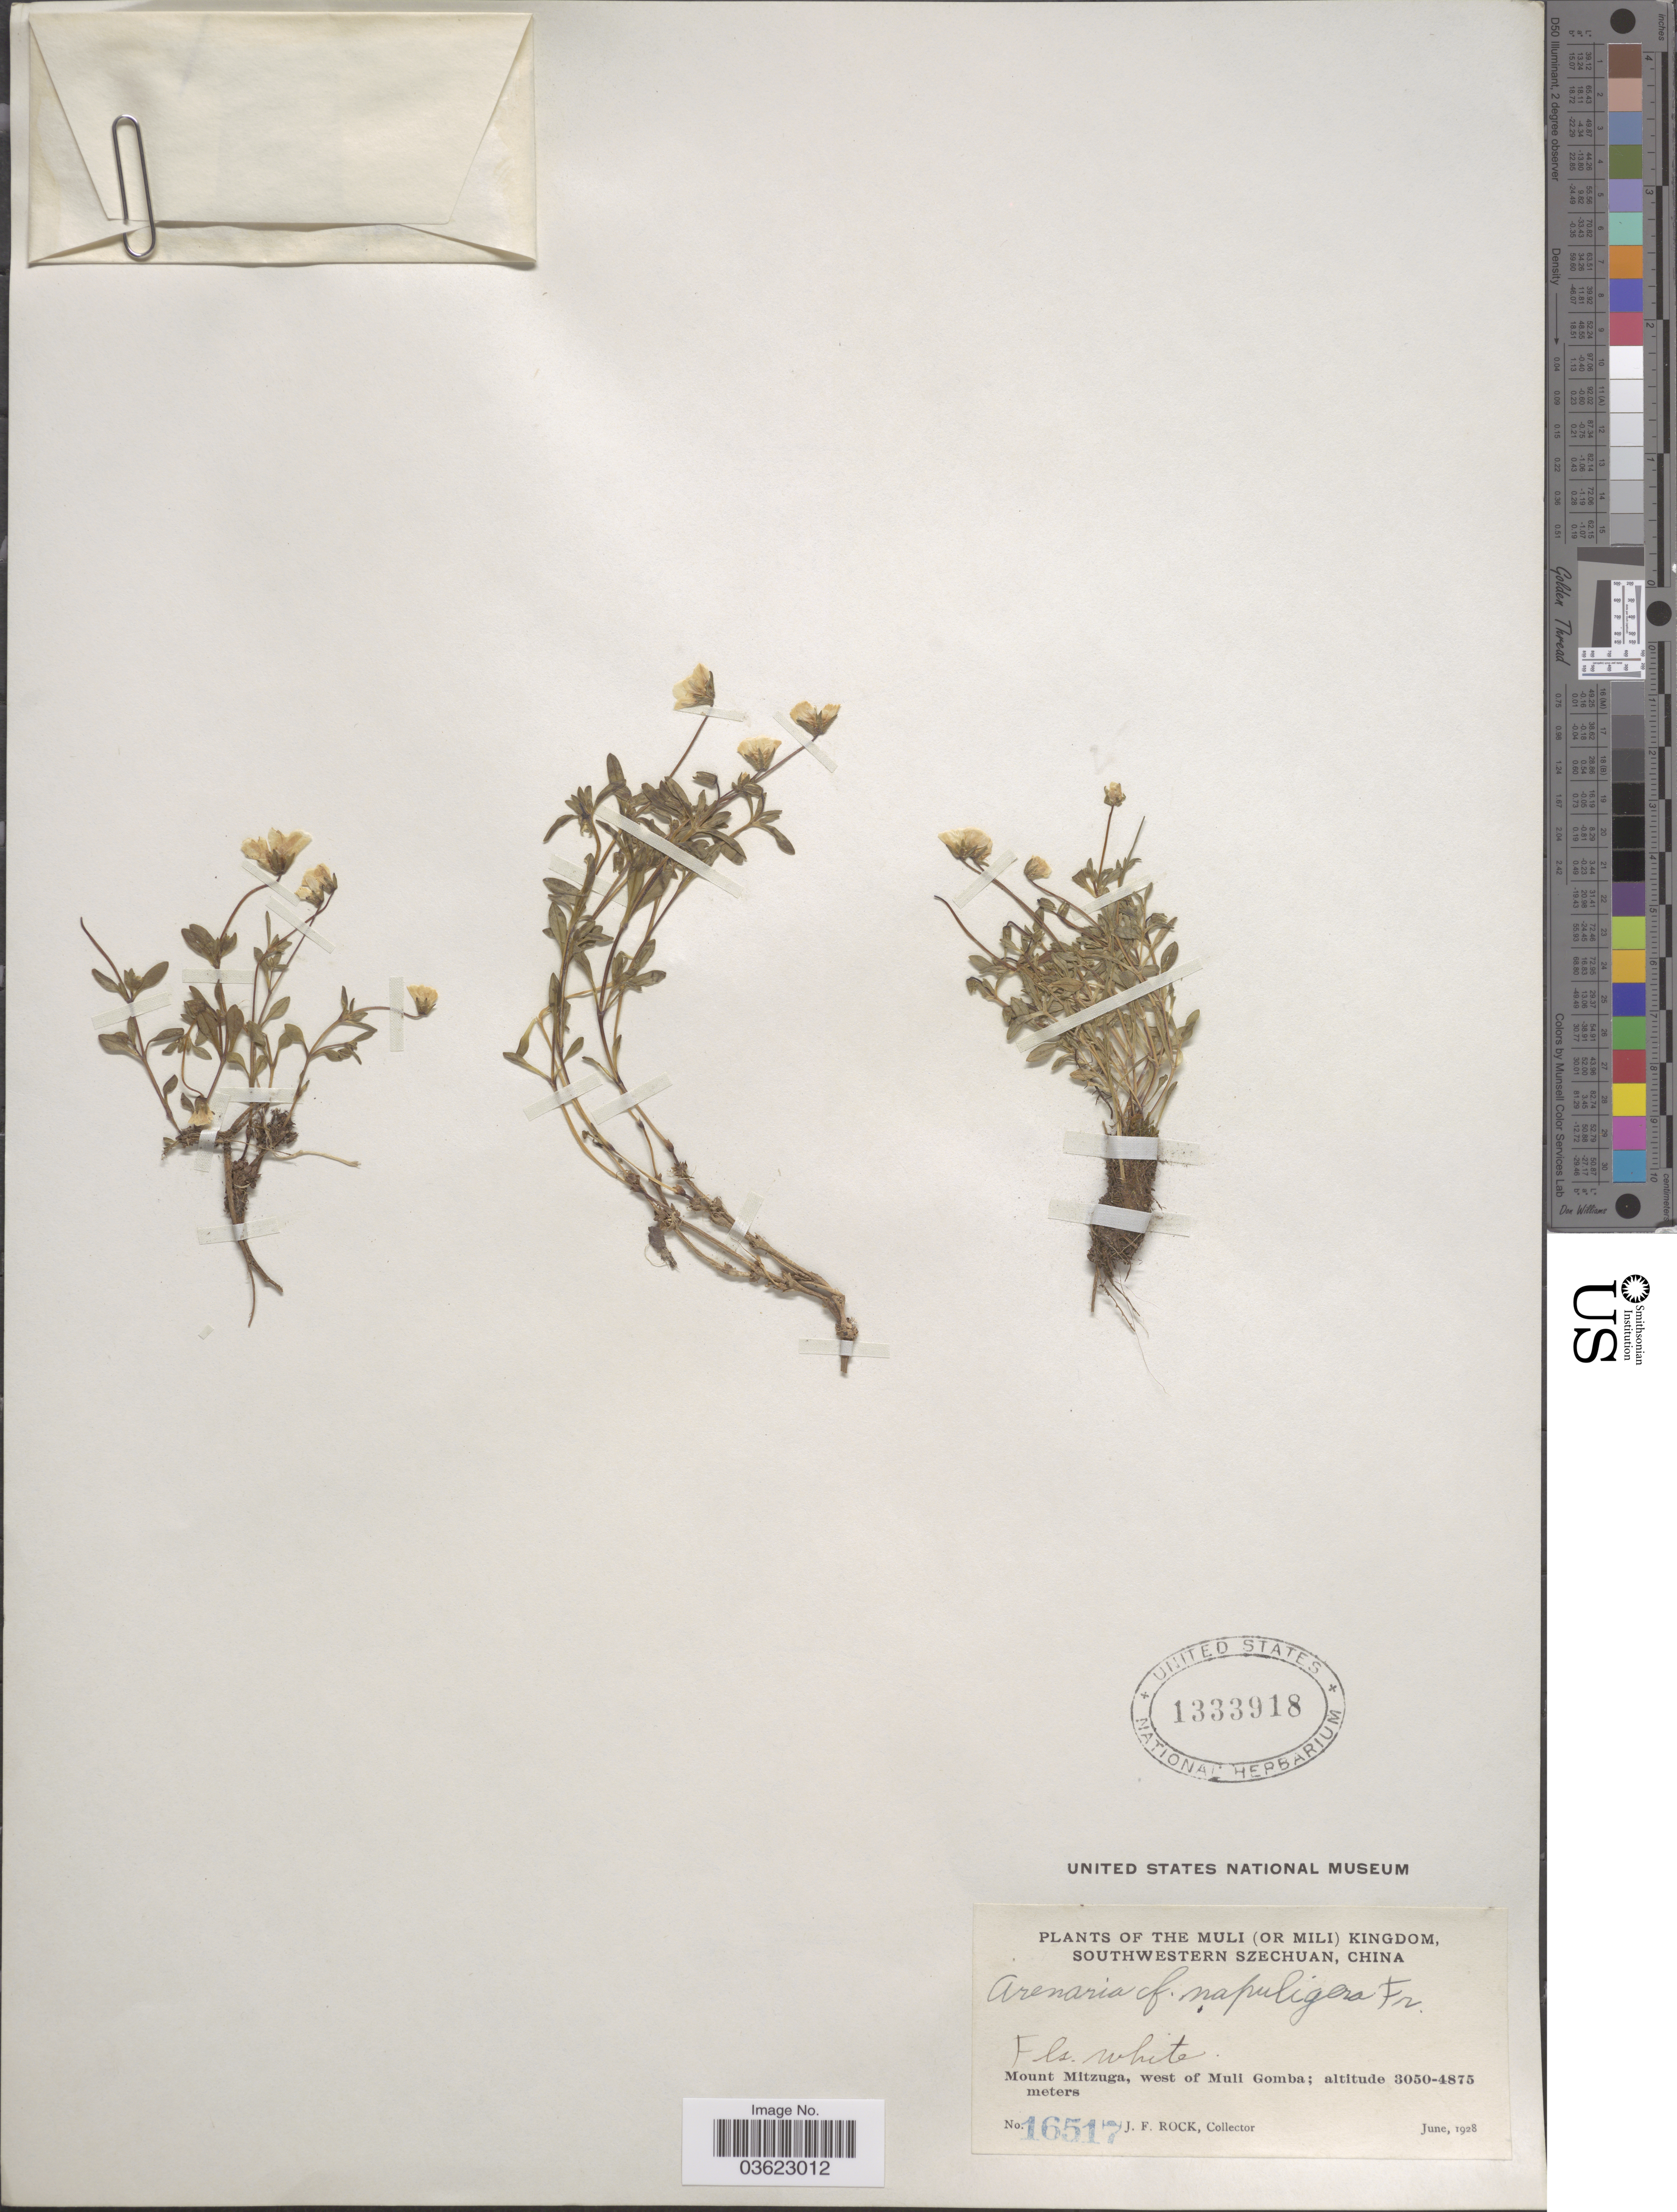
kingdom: Plantae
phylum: Tracheophyta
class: Magnoliopsida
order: Caryophyllales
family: Caryophyllaceae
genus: Odontostemma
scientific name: Odontostemma napuligerum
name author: (Franch.) Rabeler & W.L. Wagner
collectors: J. Rock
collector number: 16517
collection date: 1928-06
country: China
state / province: Sichuan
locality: The Muli (or Mili) Kingdom, southwestern Szechuan. Mount Mitzuga, west of Muli Gomba.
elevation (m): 3050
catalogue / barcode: US 1333918